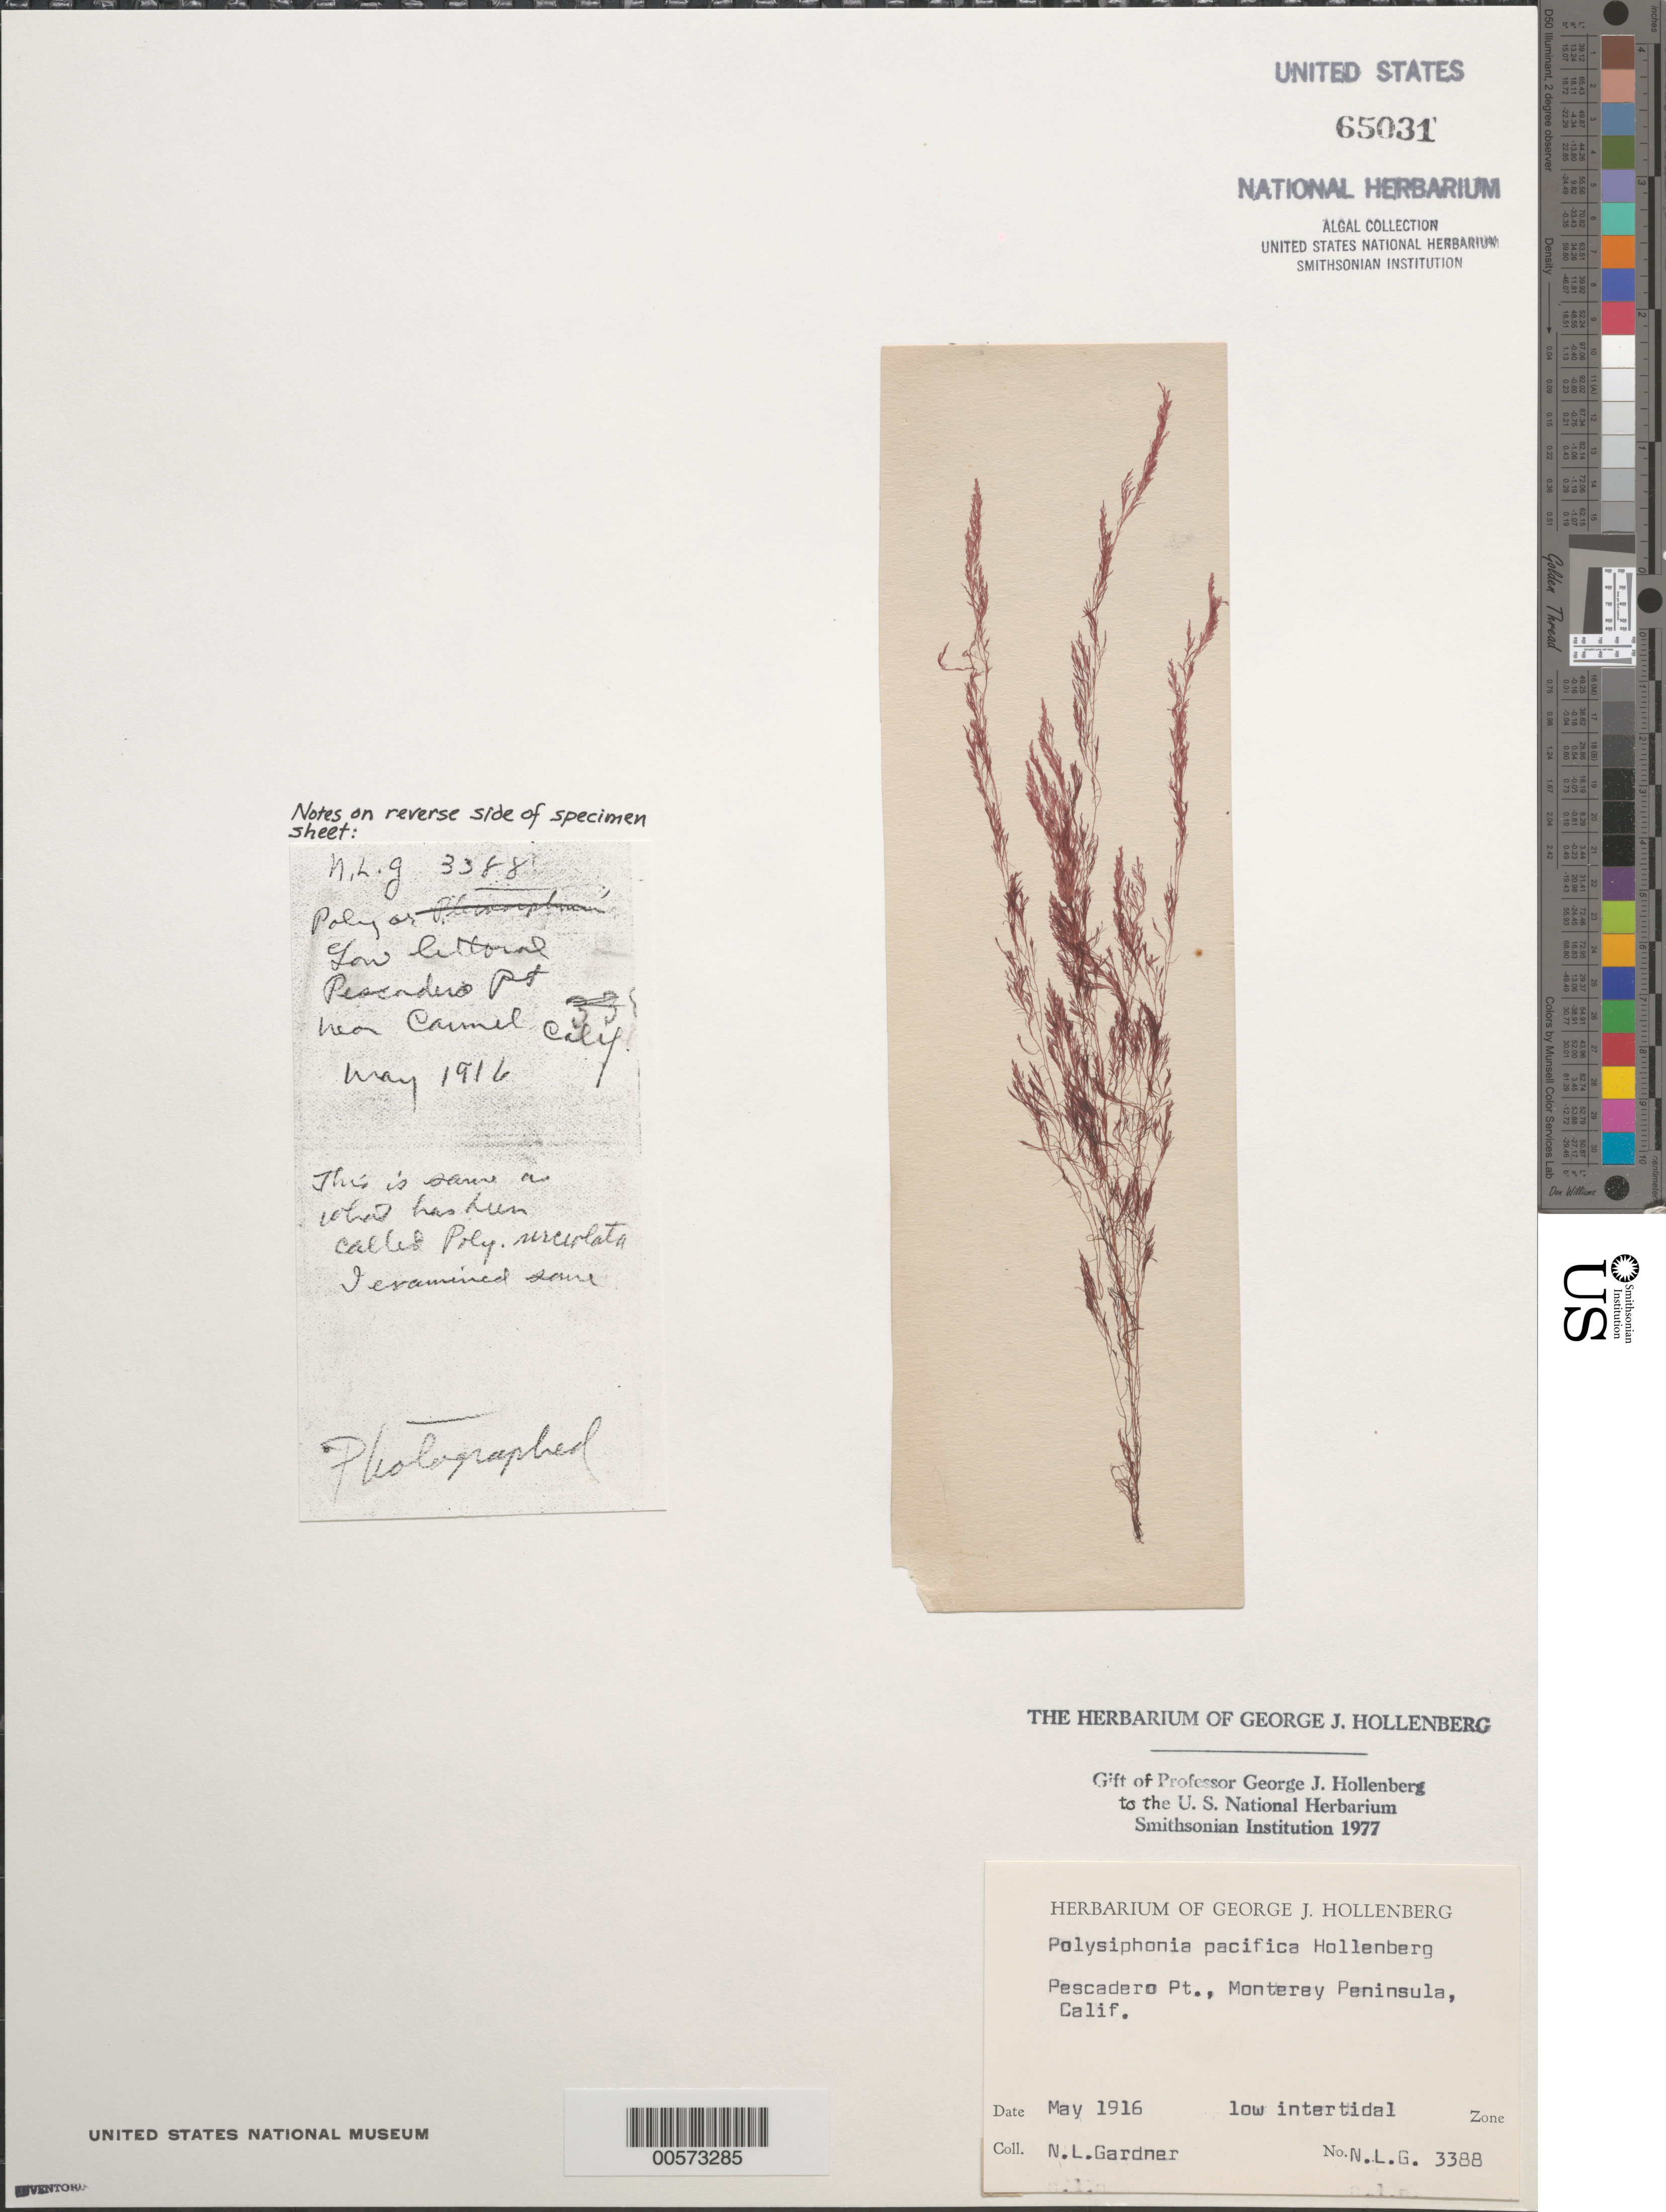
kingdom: Plantae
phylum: Rhodophyta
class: Florideophyceae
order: Ceramiales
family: Rhodomelaceae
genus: Polysiphonia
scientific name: Polysiphonia pacifica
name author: Hollenb.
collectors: N. Gardner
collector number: NLG 3388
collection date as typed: May 1916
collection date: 1916-05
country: United States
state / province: California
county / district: Monterey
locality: Pescadero Point, near Carmel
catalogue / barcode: US 65031